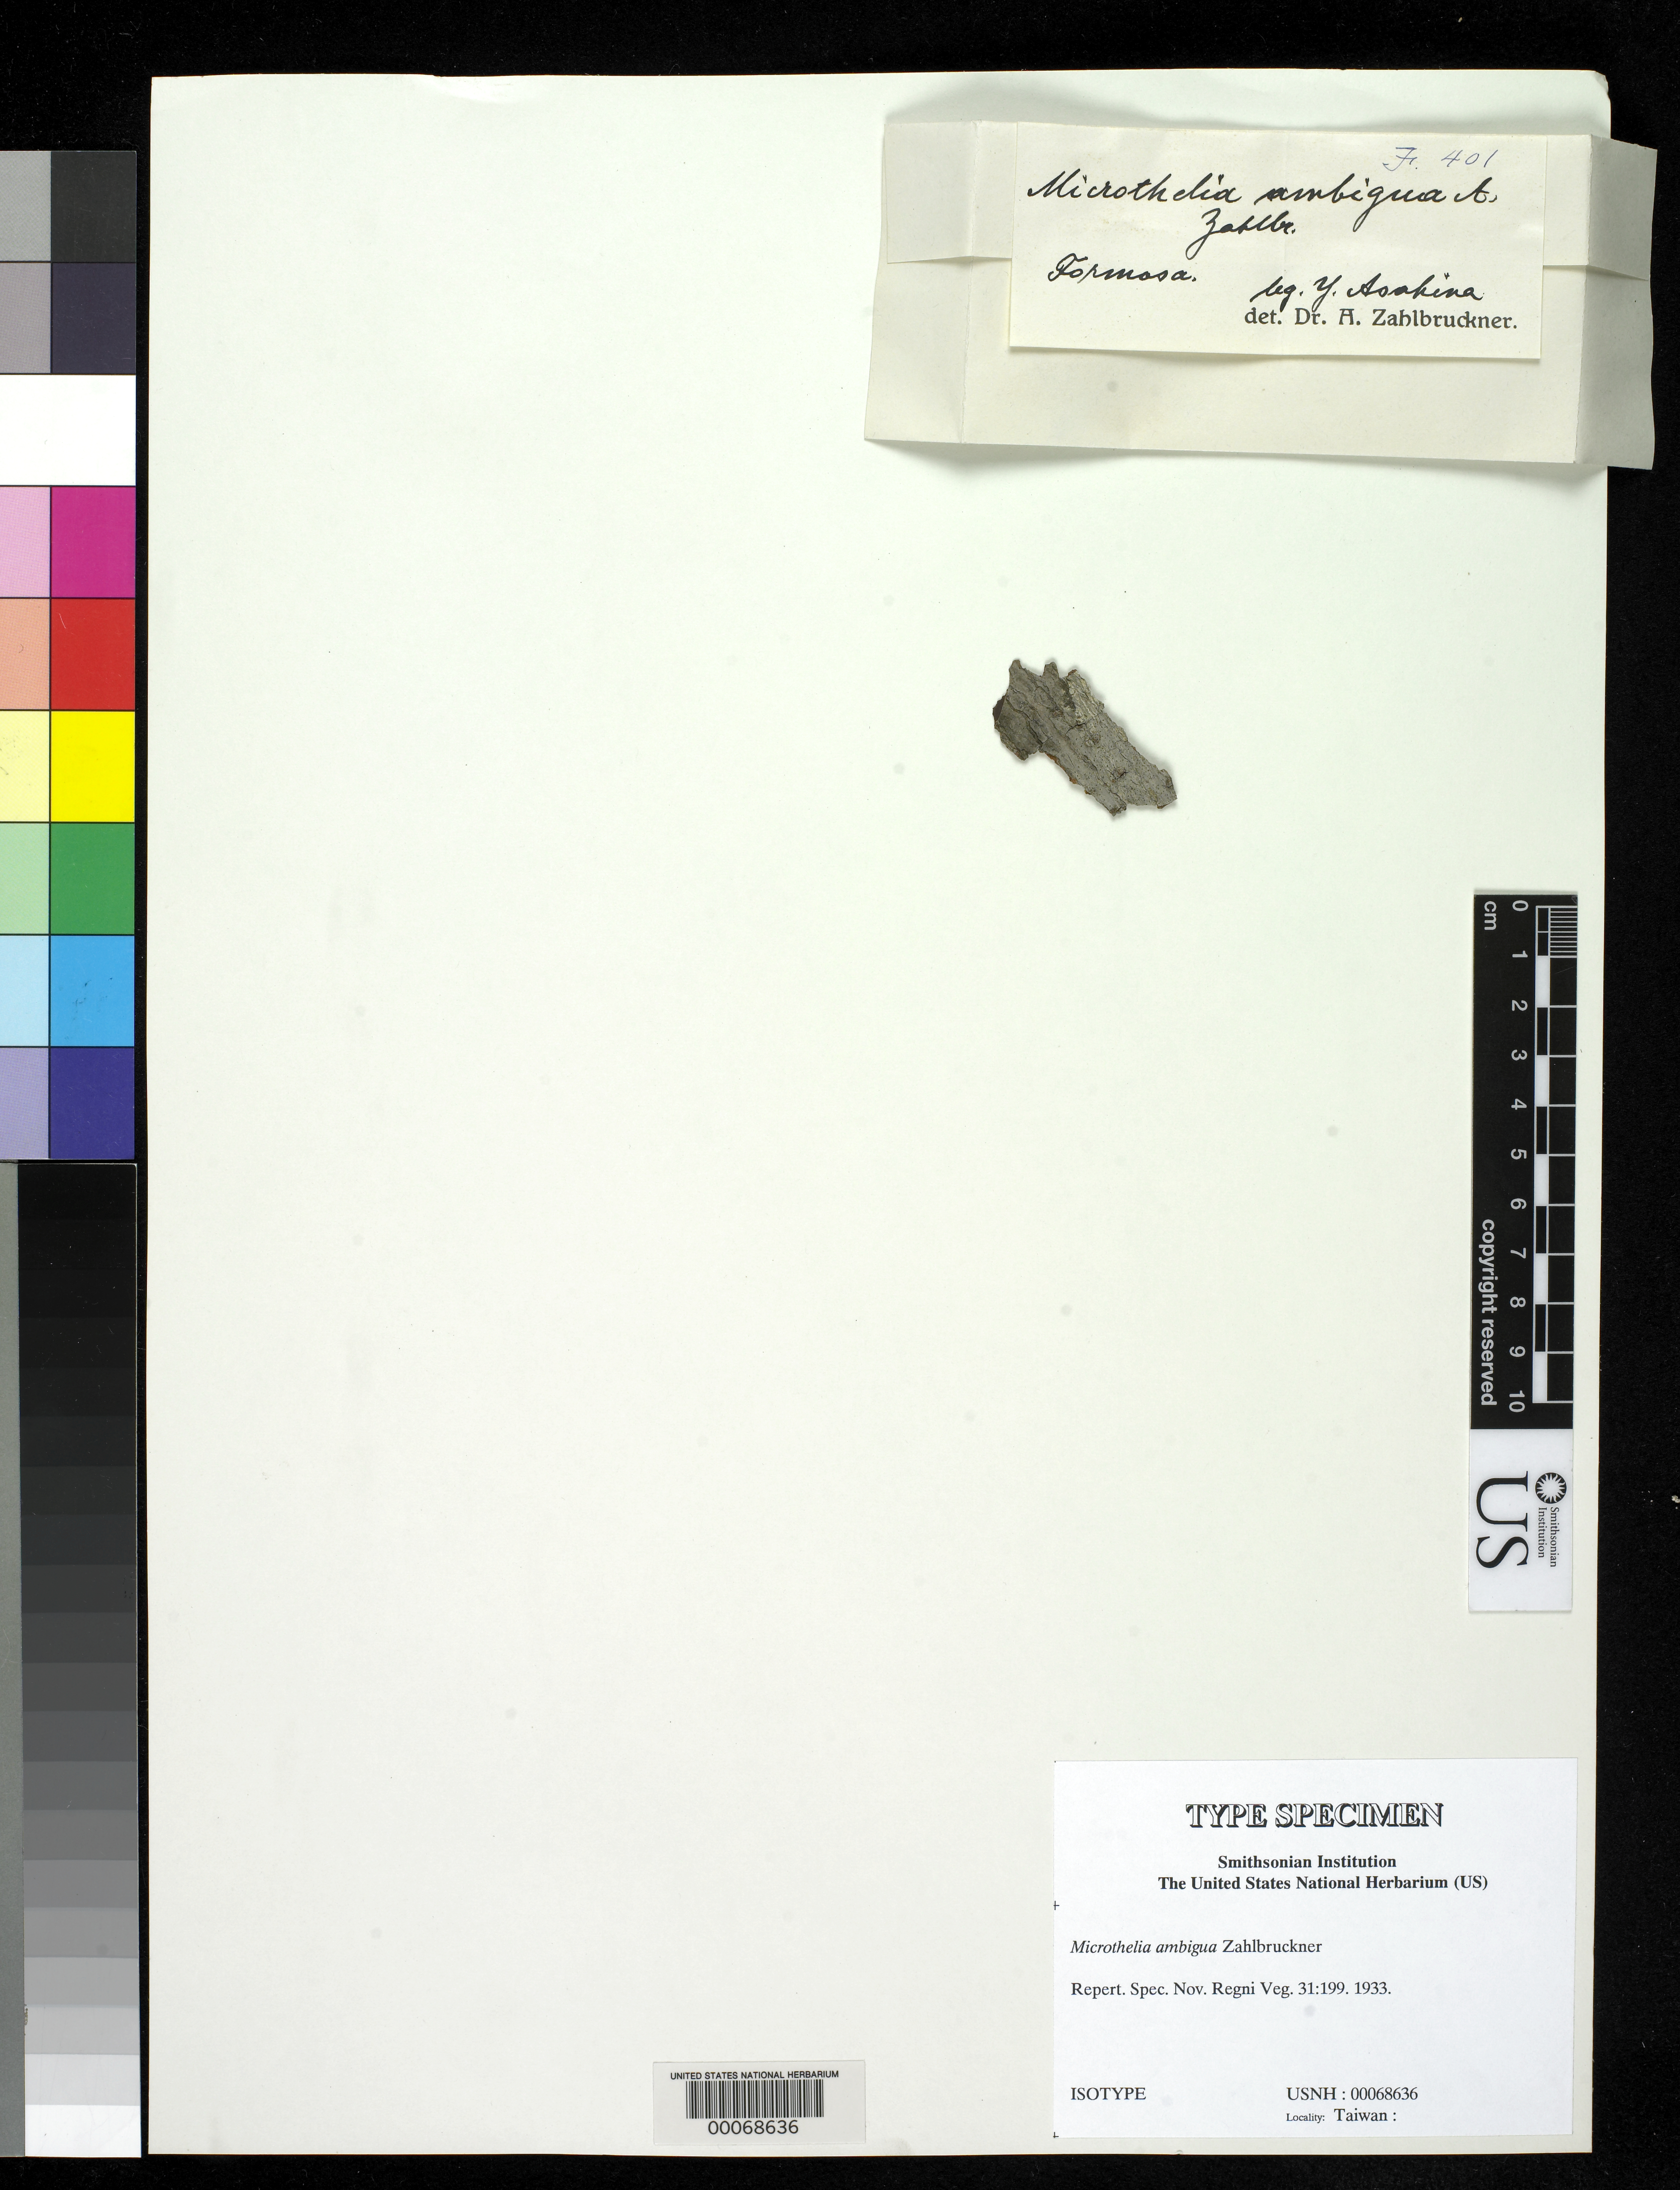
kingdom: Fungi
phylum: Ascomycota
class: Dothideomycetes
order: Monoblastiales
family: Monoblastiaceae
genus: Microthelia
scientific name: Microthelia ambigua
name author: Zahlbr.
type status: Isotype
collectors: Y. Asahina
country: Taiwan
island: Taiwan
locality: Formosa